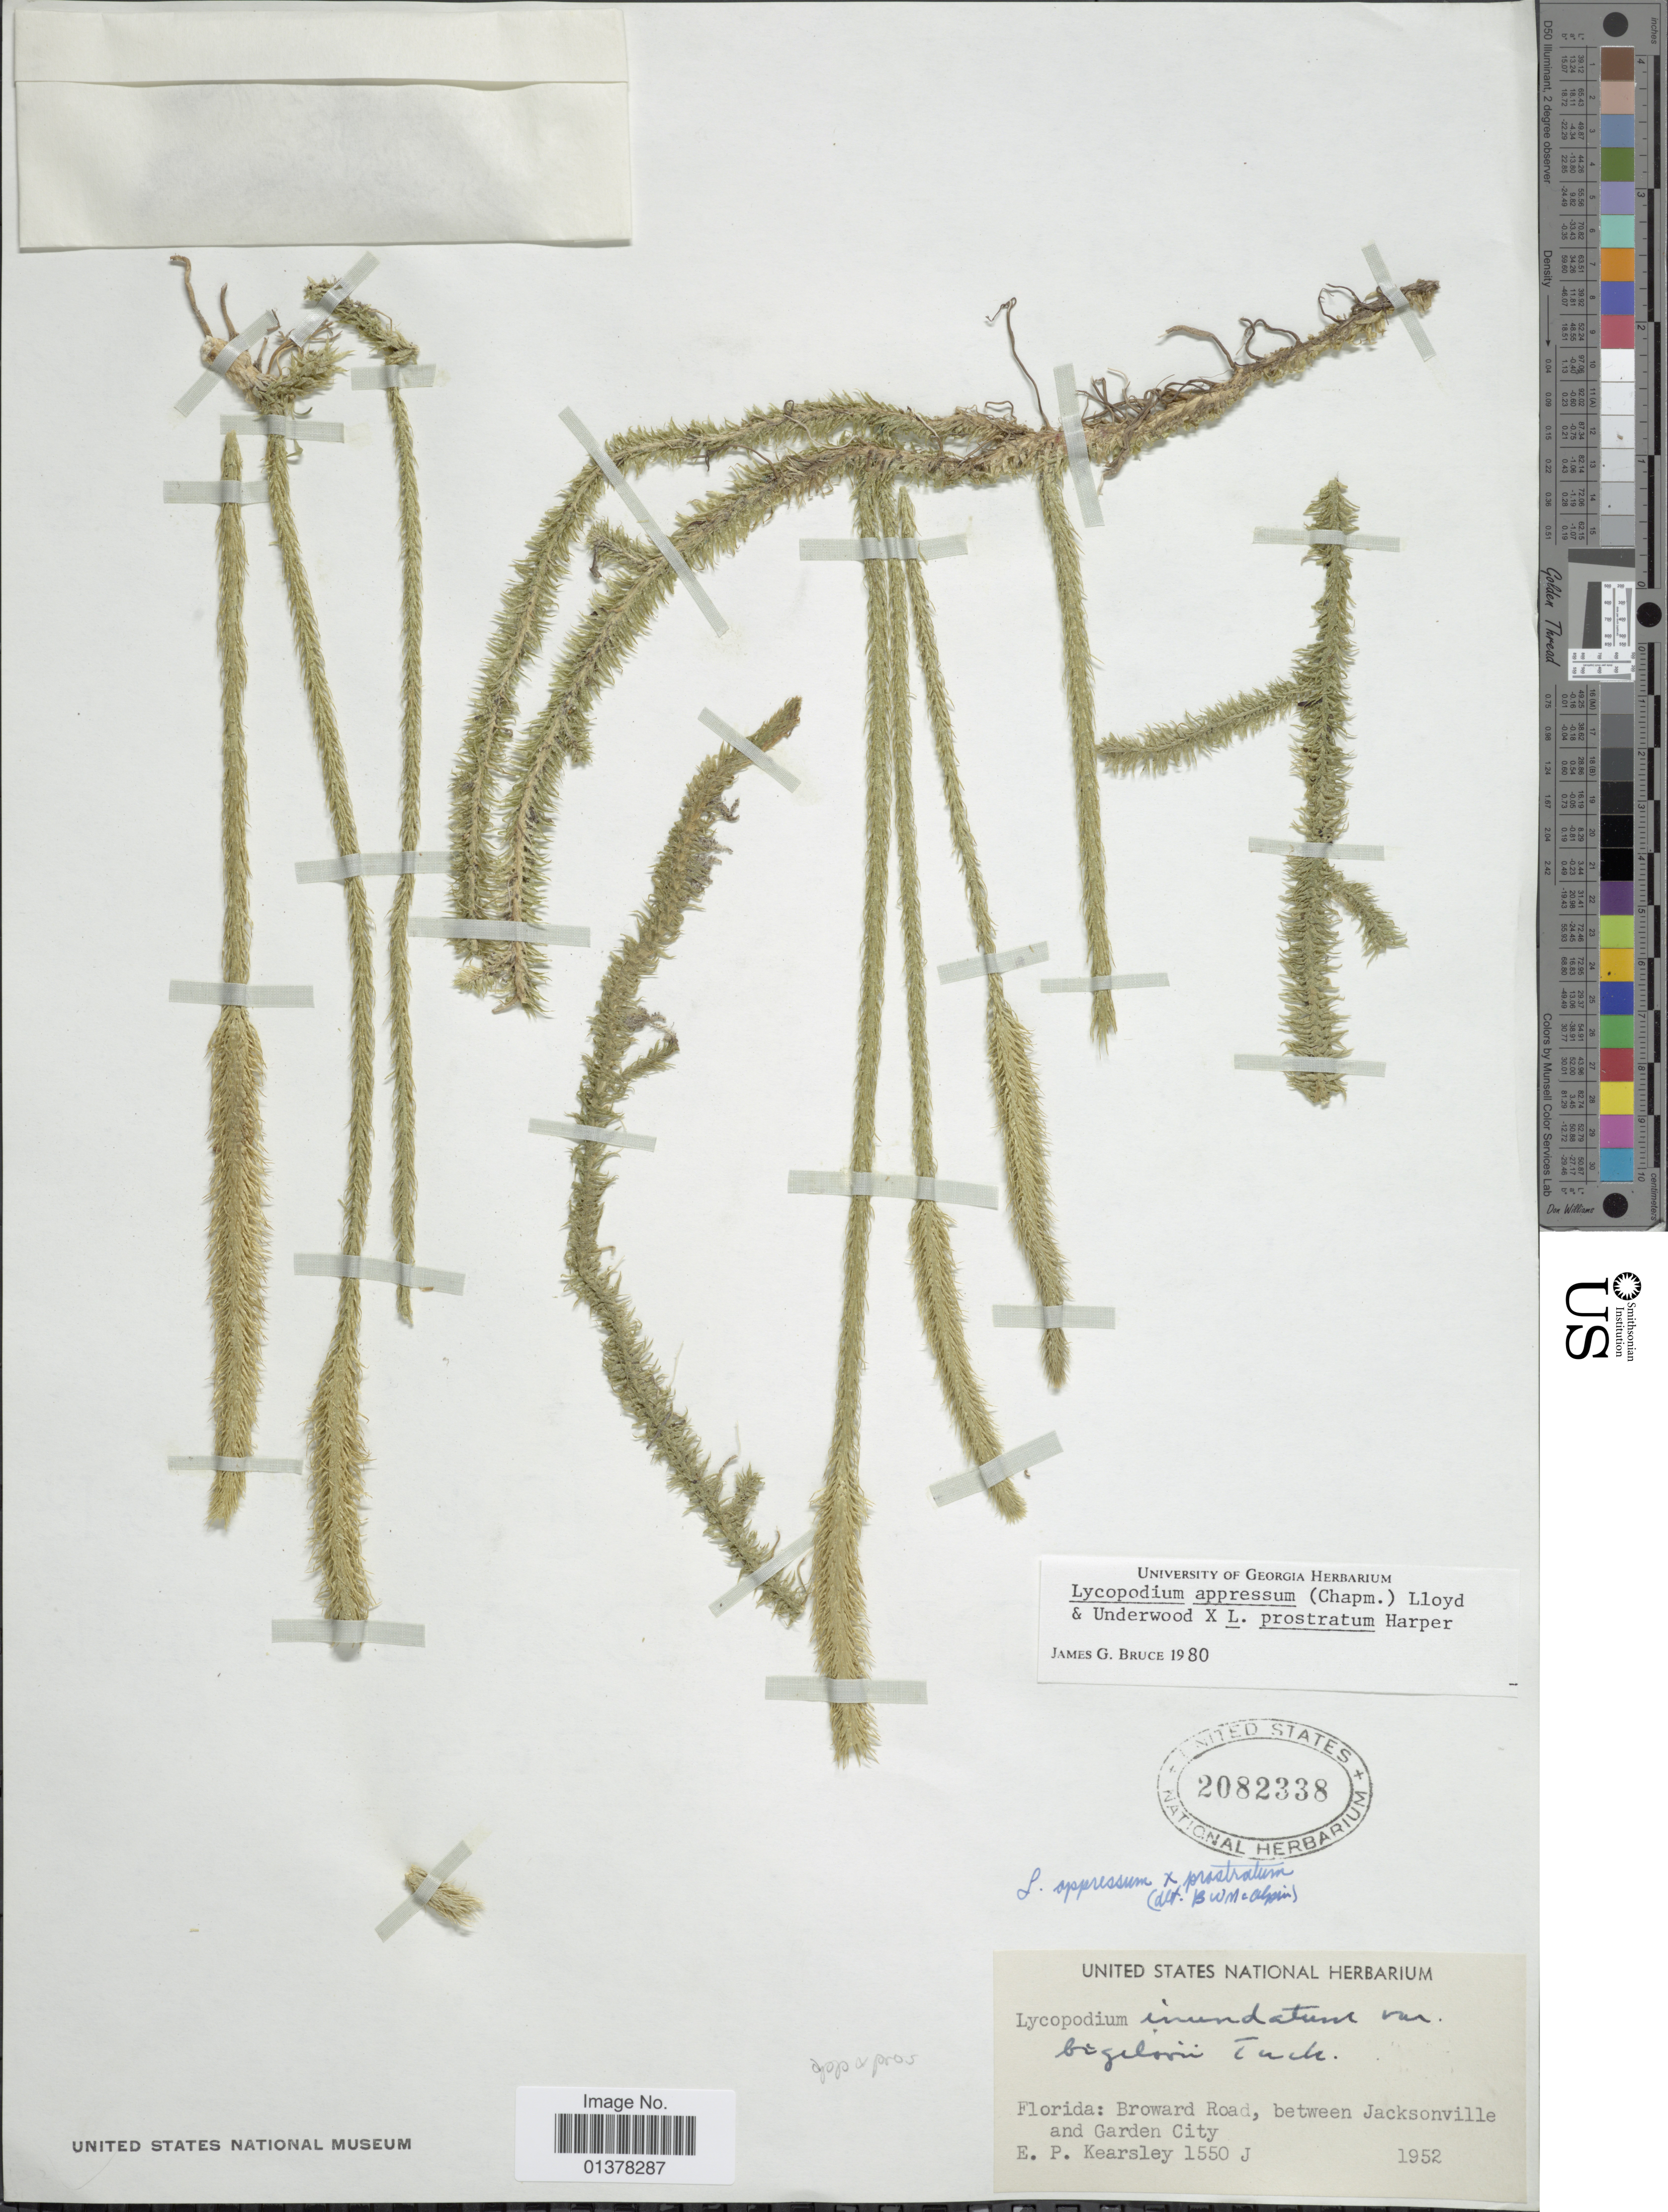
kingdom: Plantae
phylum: Tracheophyta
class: Lycopodiopsida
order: Lycopodiales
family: Lycopodiaceae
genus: Lycopodiella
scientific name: Lycopodiella appressa x L. prostrata (R.M. Harper) Cranfill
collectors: E. Kearsley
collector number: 1550J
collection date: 1952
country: United States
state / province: Florida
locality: Broward Road, between Jacksonville and Garden City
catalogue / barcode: US 2082338